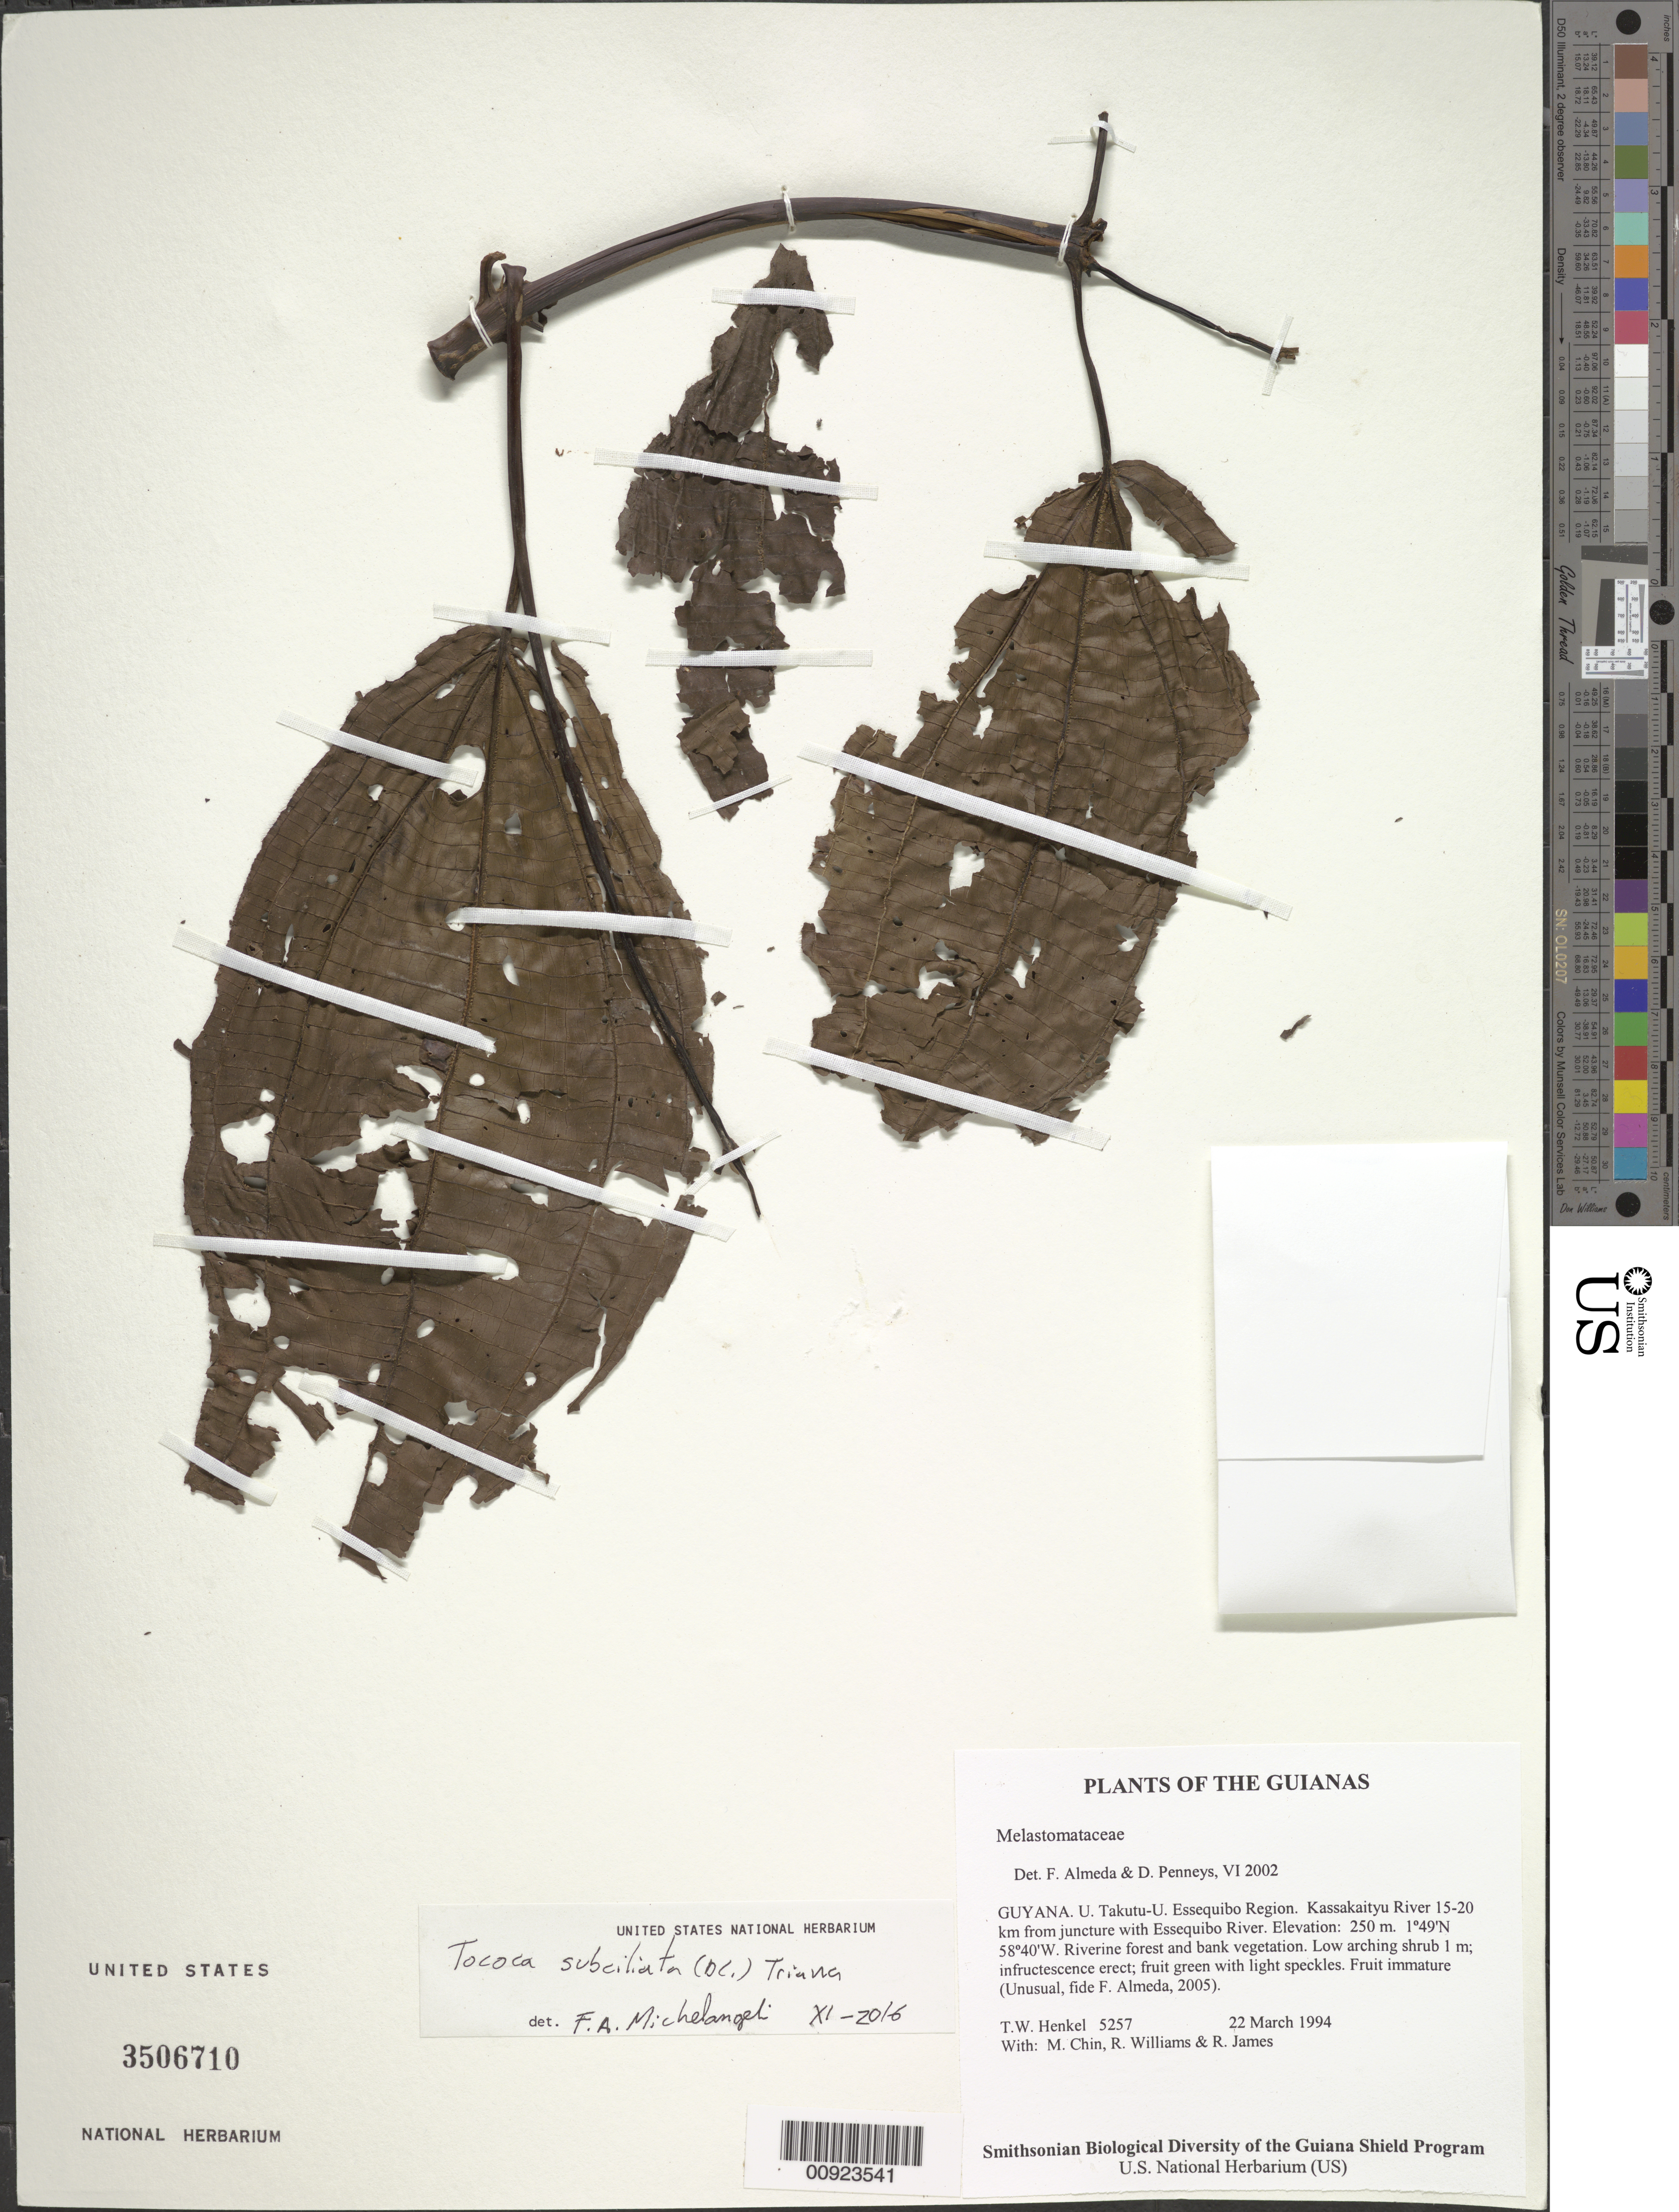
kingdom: Plantae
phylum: Tracheophyta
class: Magnoliopsida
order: Myrtales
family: Melastomataceae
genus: Tococa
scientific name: Tococa subciliata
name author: (DC.) Triana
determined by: Michelangeli, F. A.; Martin, C.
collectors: T. Henkel, M. Chin, R. Williams & R. James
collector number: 5257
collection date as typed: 22 March 1994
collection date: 1994-03-22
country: Guyana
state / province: U. Takutu-U. Essequibo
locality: Kassakaityu River 15-20 km from juncture with Essequibo River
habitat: Riverine forest and bank vegetation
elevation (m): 250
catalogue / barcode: US 3506710